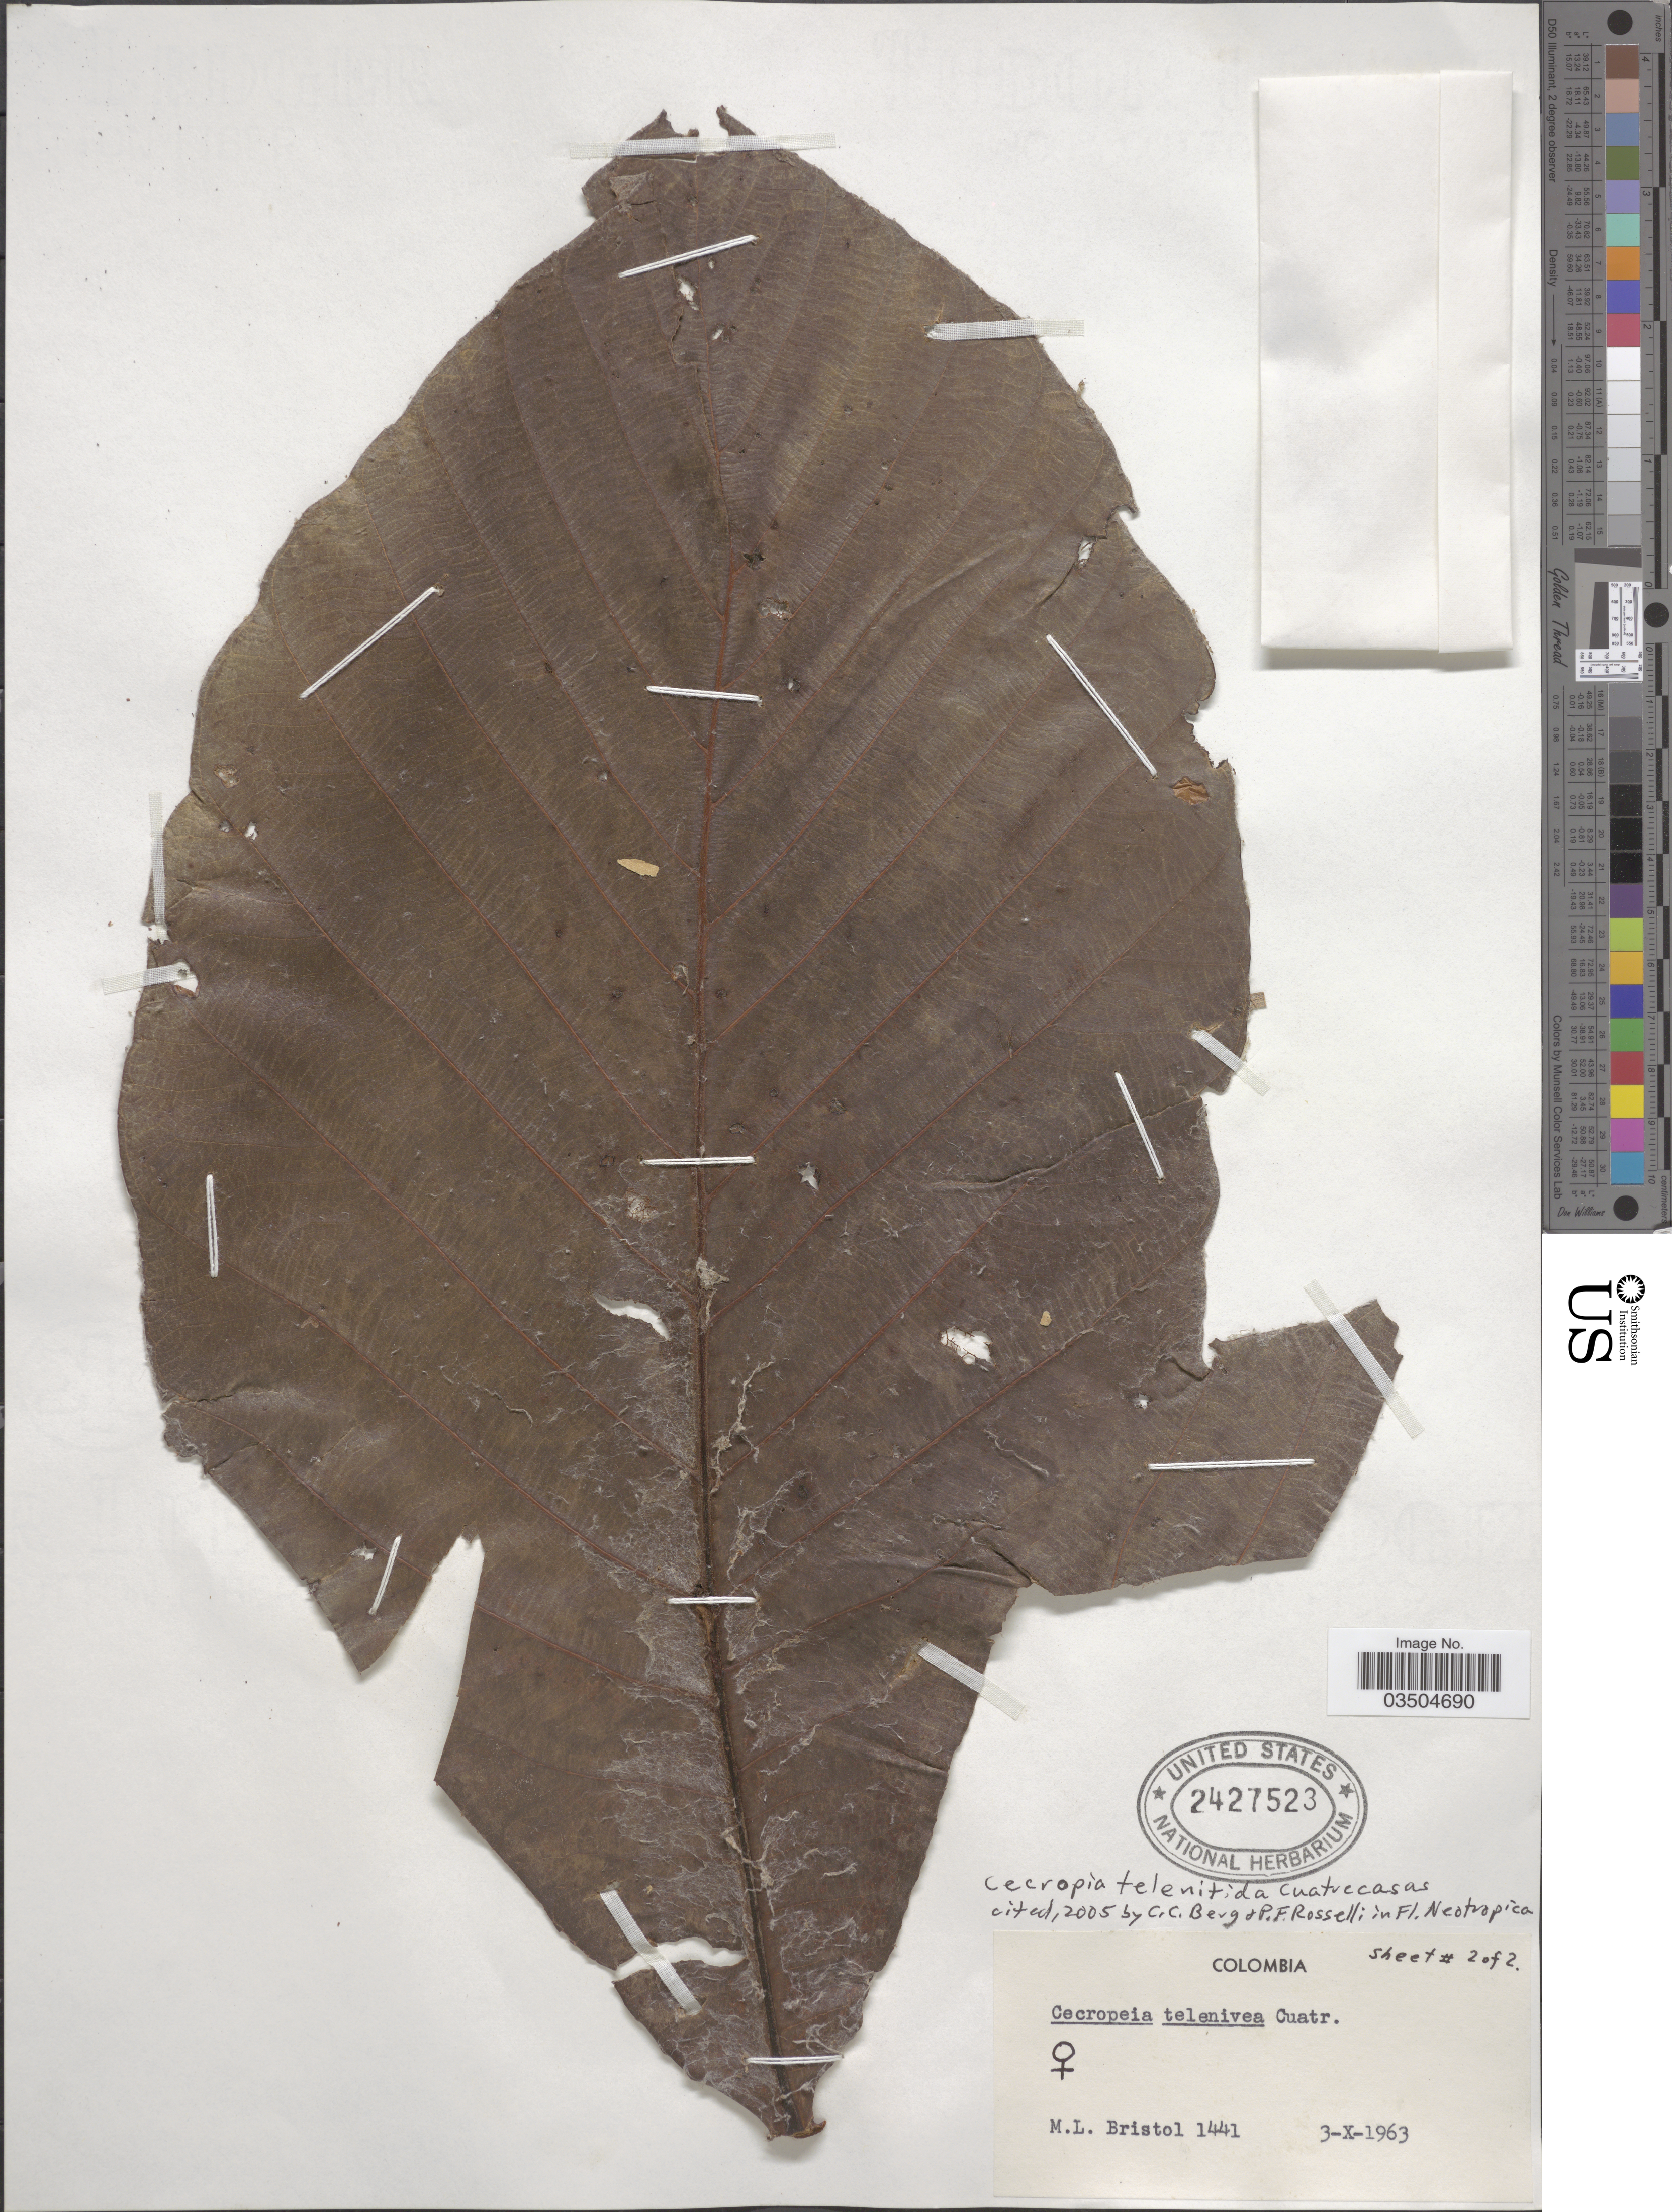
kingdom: Plantae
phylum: Tracheophyta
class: Magnoliopsida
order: Rosales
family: Urticaceae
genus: Cecropia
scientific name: Cecropia telenitida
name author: Cuatrec.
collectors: M. L. Bristol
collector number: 1441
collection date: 1963-10-03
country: Colombia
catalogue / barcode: US 2427523